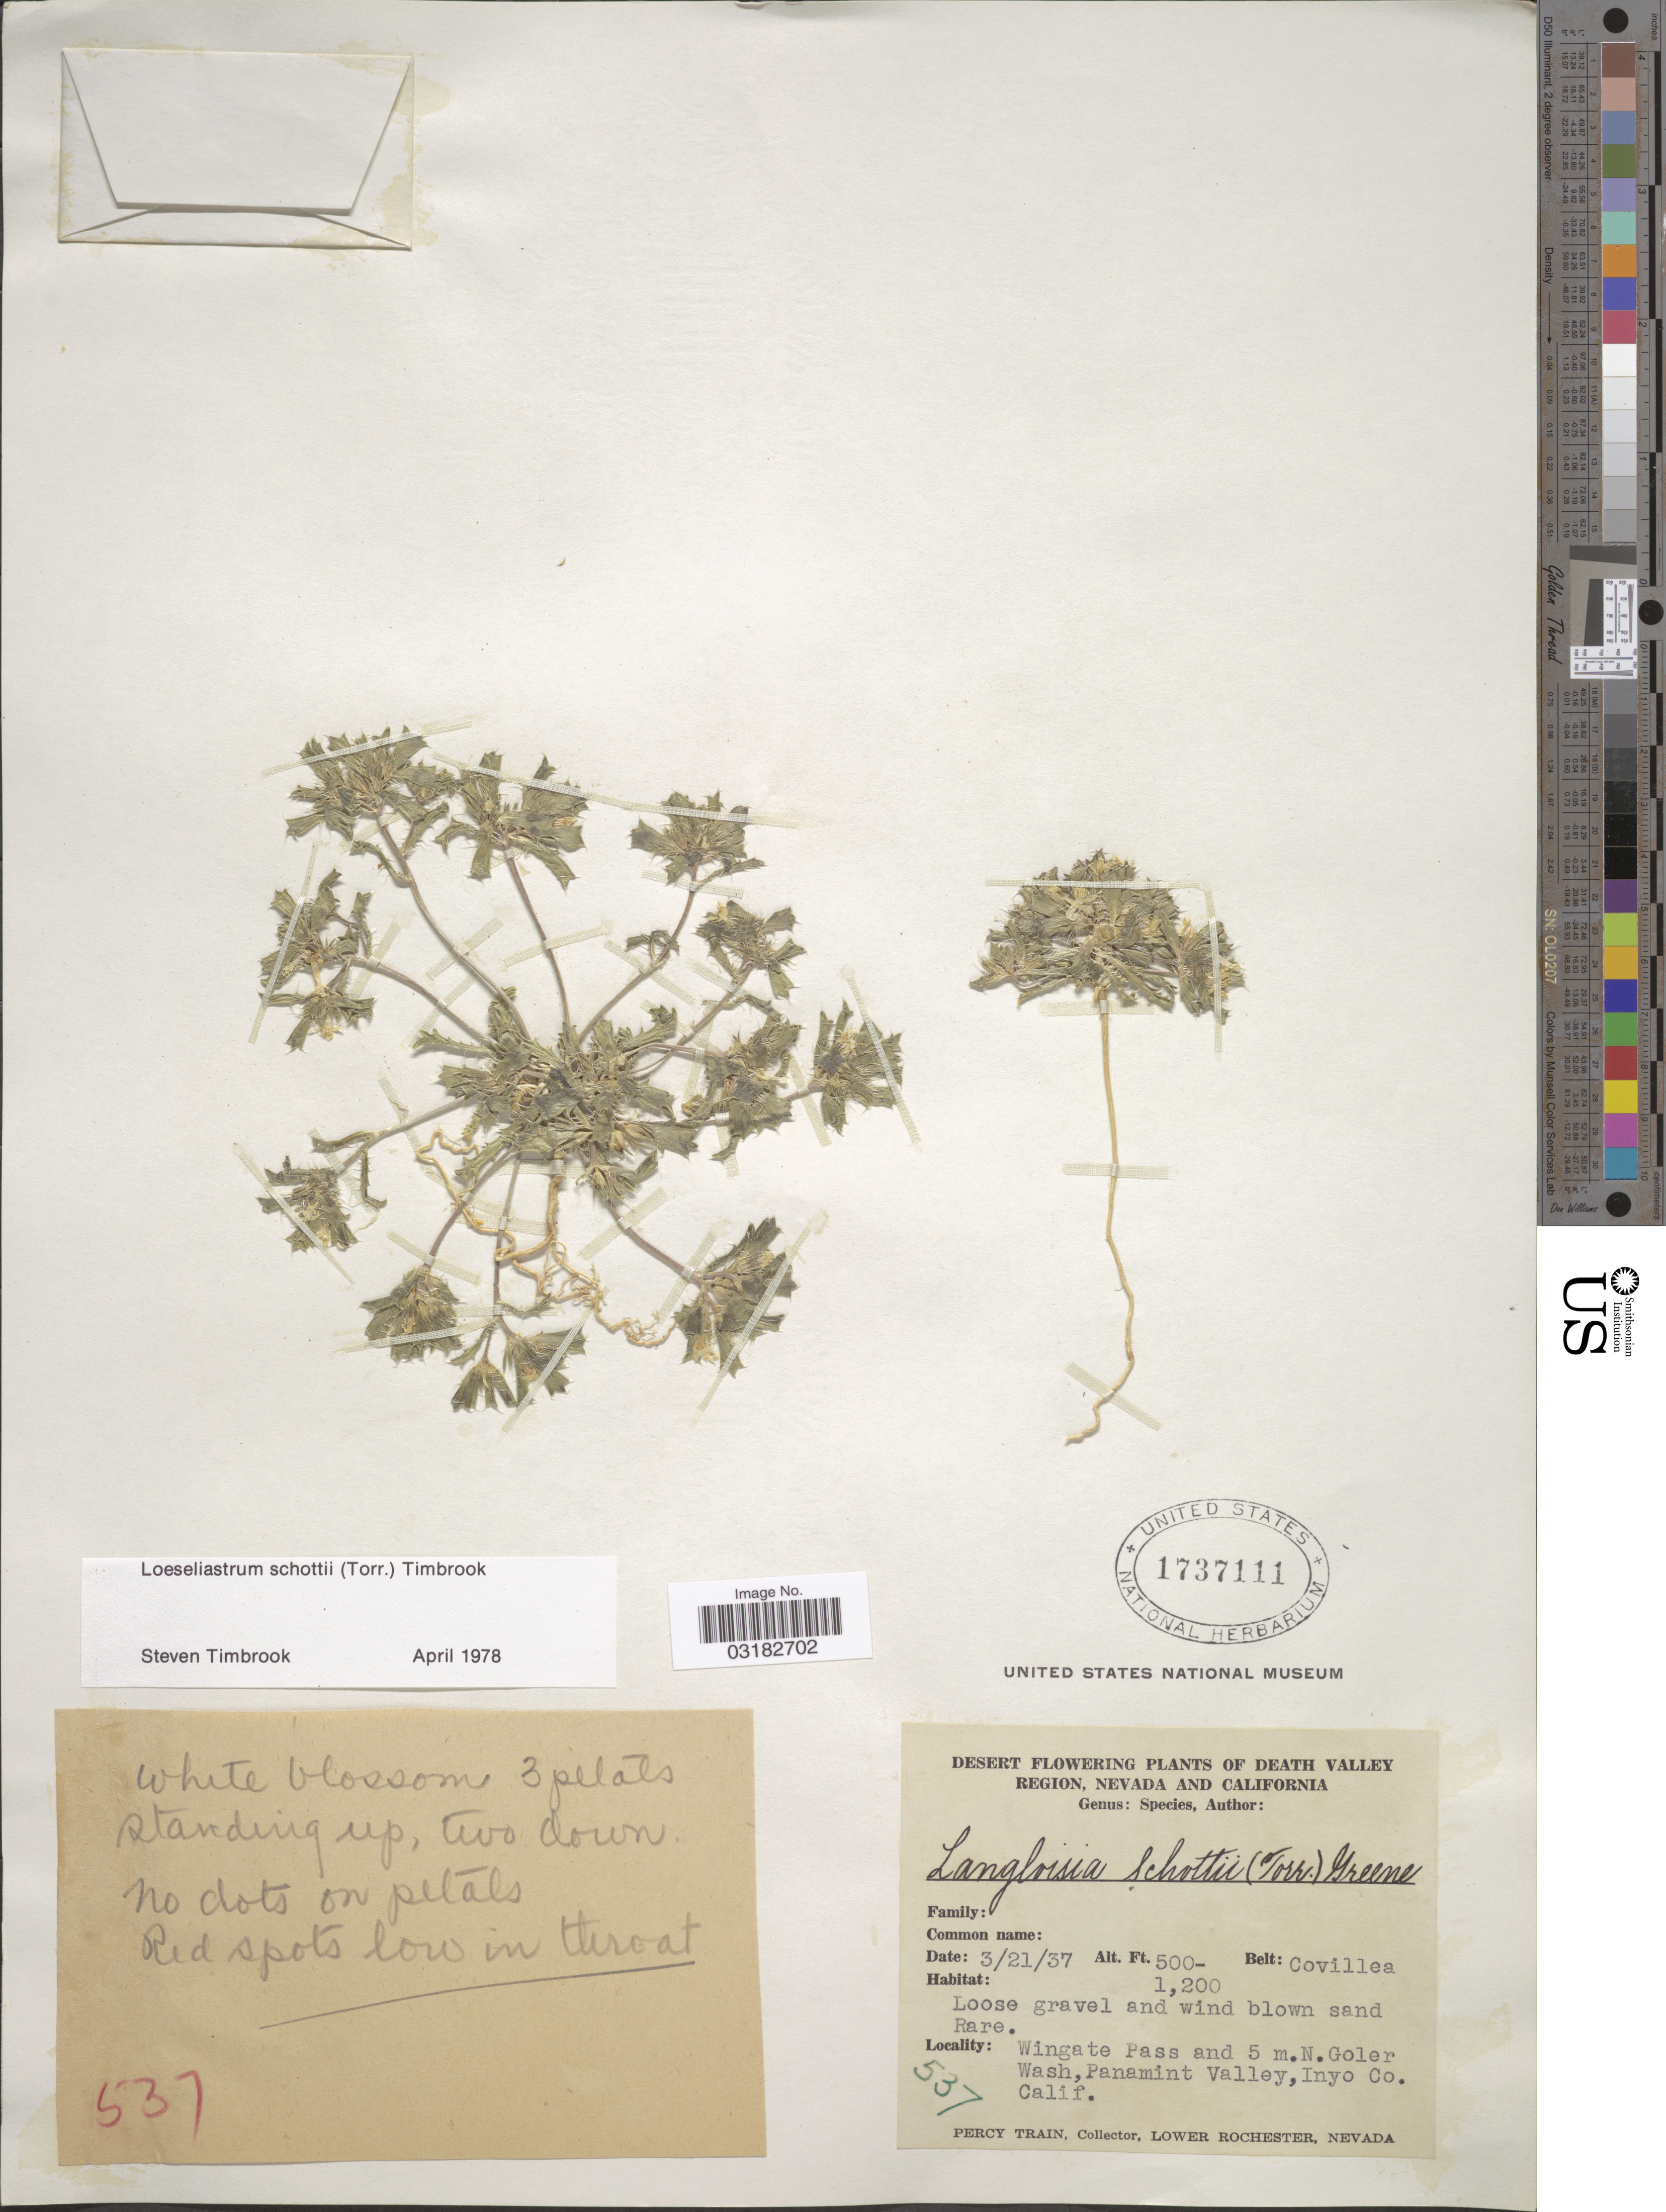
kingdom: Plantae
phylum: Tracheophyta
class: Magnoliopsida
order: Ericales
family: Polemoniaceae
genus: Loeseliastrum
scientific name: Loeseliastrum schottii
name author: (Torr.) Timbrook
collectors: P. Train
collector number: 537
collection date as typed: Transcribed d/m/y: 21/3/37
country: United States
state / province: California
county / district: Inyo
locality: Death Valley Region. Wingate Pass and 5 m.N.Goler Wash, Panamint Valley, Inyo Co.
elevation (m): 152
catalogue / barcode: US 1737111